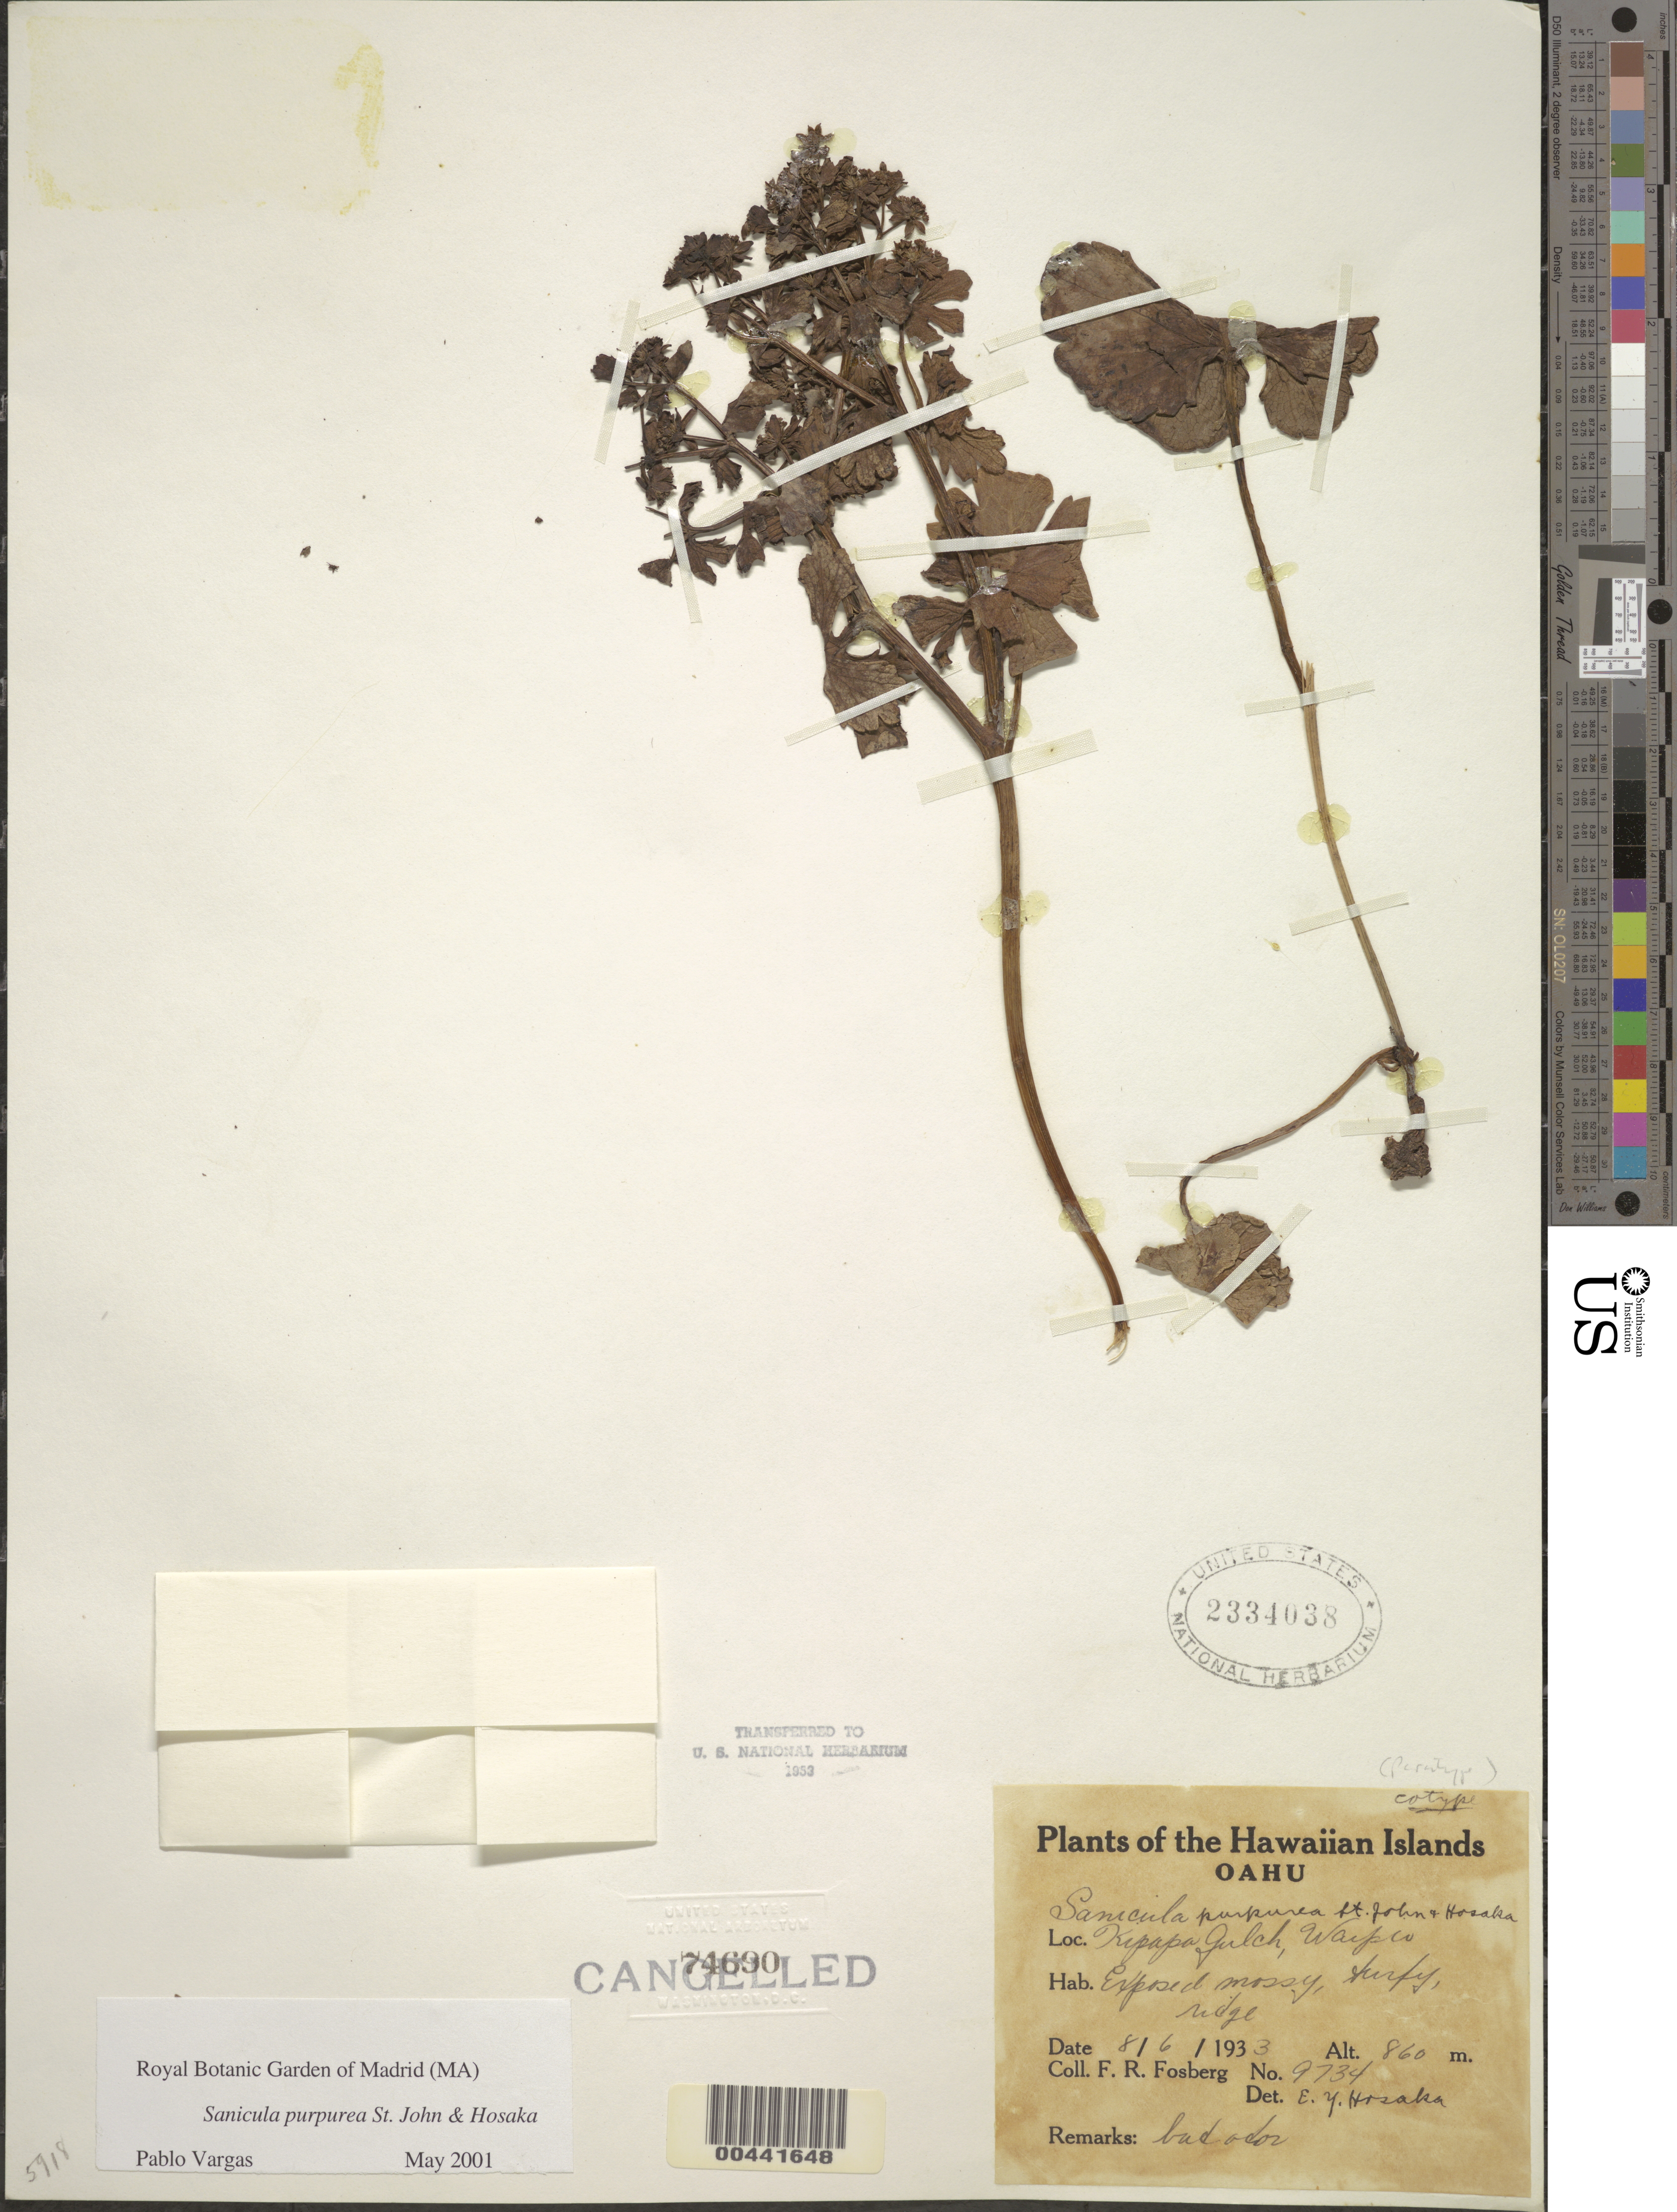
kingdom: Plantae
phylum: Tracheophyta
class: Magnoliopsida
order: Apiales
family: Apiaceae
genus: Sanicula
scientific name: Sanicula purpurea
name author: H. St. John & Hosaka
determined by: Hosaka, E. Y.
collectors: F. R. Fosberg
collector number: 9734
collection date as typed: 6 Aug 1933 or 8 Jun 1933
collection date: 1933-06-08 or 1933-08-06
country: United States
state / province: Hawaii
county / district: Honolulu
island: Oahu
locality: Kipapa Gulch, Waipio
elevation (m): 860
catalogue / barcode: US 2334038